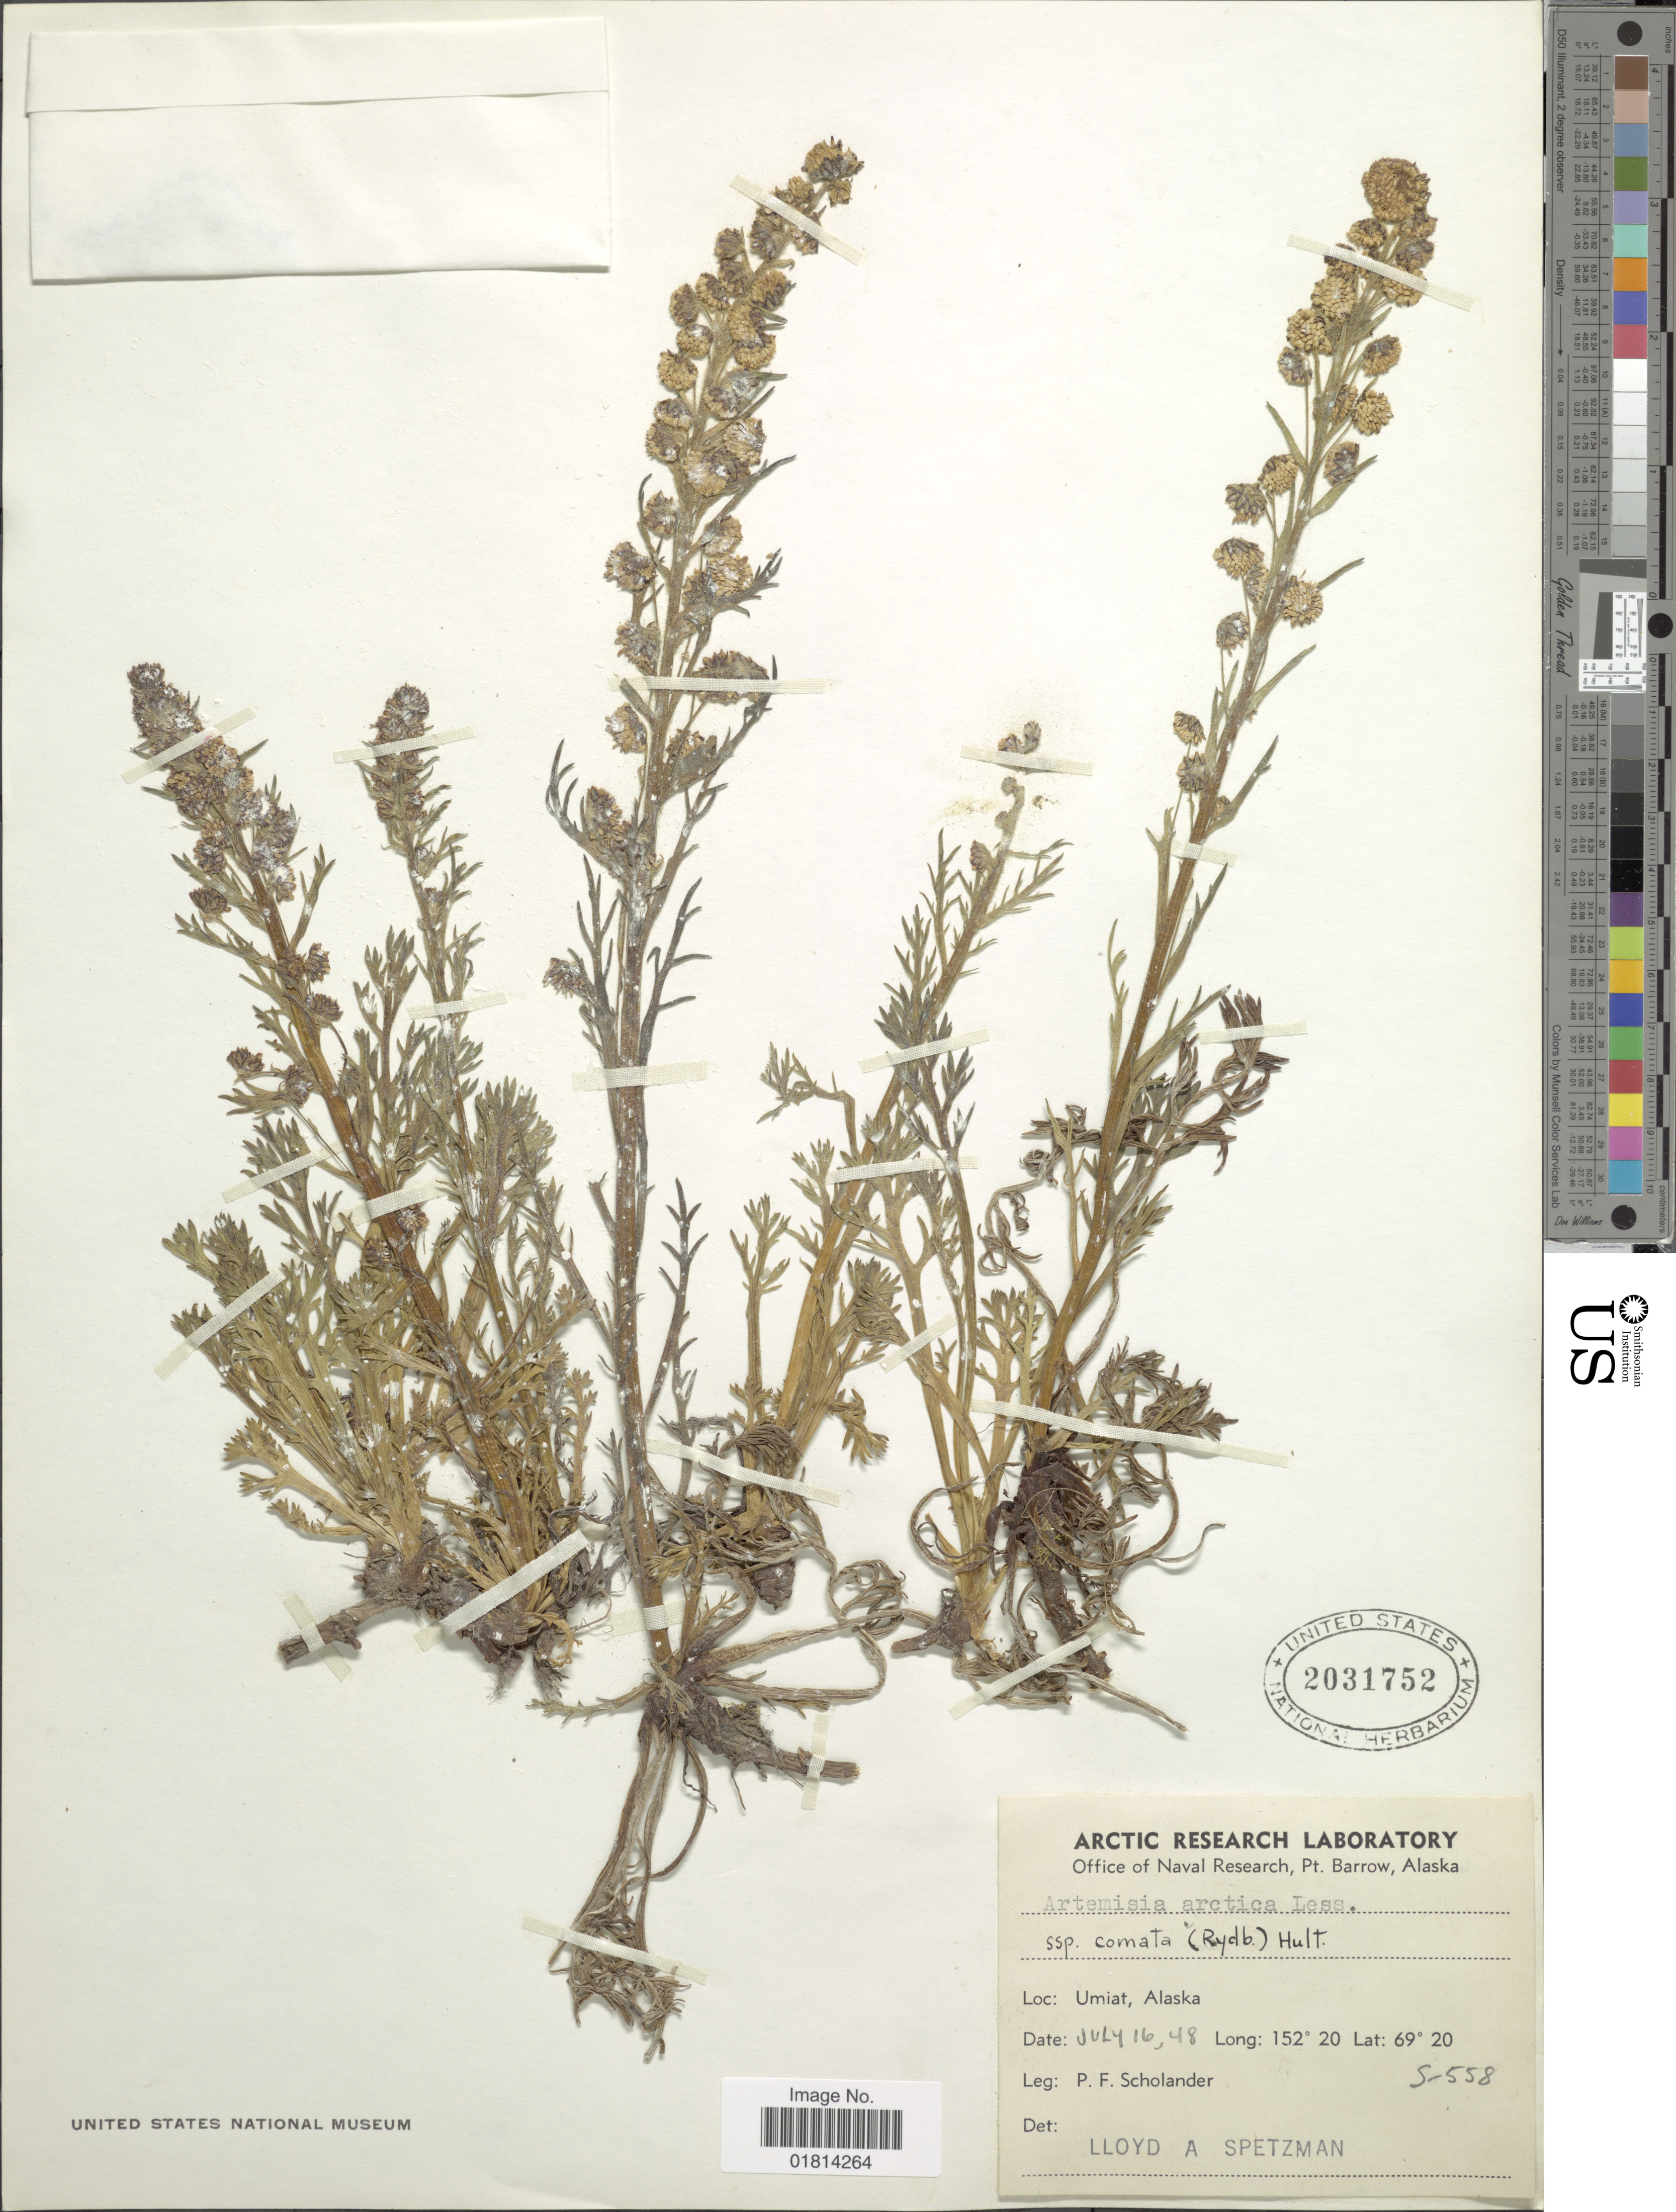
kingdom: Plantae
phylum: Tracheophyta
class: Magnoliopsida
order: Asterales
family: Asteraceae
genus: Artemisia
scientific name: Artemisia arctica subsp. comata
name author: (Rydb.) Hultén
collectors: P. Scholander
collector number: S-558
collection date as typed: Transcribed d/m/y: 16/7/48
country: United States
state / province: Alaska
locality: Office of Naval Research, Pt. Barrow, Alaska. Umiat, Alaska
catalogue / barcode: US 2031752